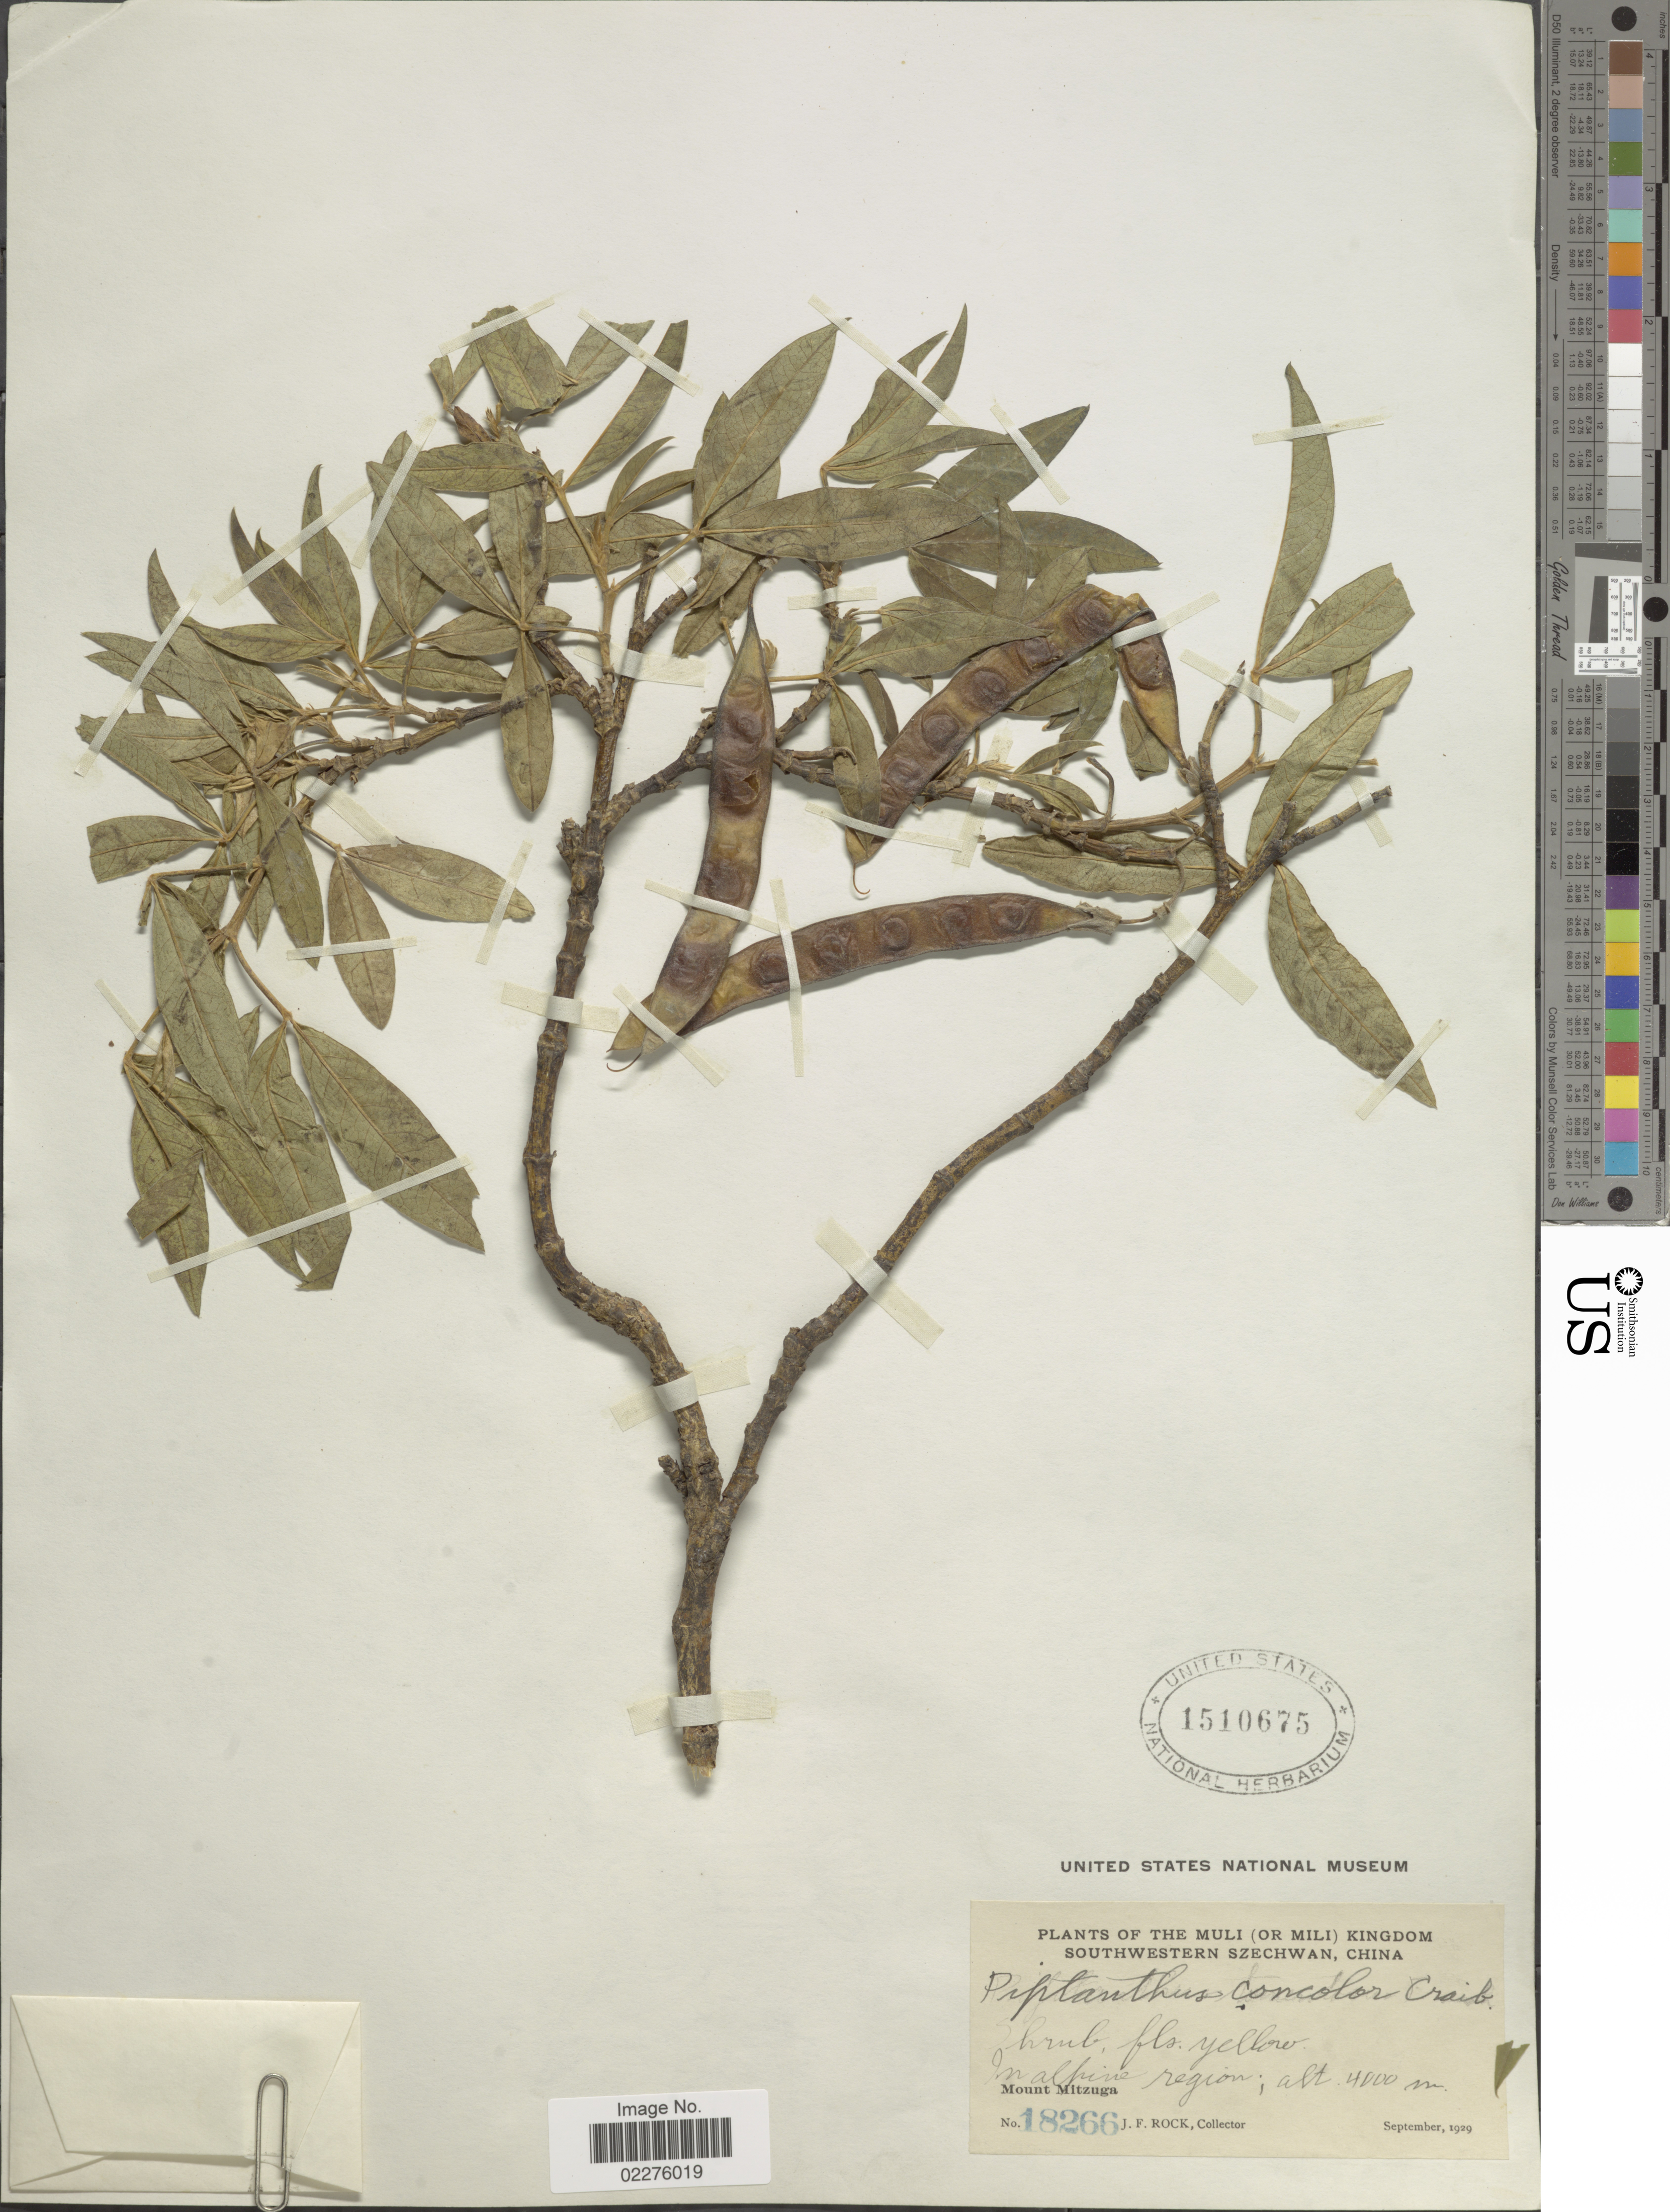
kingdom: Plantae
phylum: Tracheophyta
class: Magnoliopsida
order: Fabales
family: Fabaceae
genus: Piptanthus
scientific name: Piptanthus concolor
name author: W. Harrow ex Craib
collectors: J. Rock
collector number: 18266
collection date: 1929-09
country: China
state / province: Sichuan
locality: The Muli (or Mili) Kingdom, Southwestern Szechwan, Mount Mitzuga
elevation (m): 4000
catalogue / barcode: US 1510675